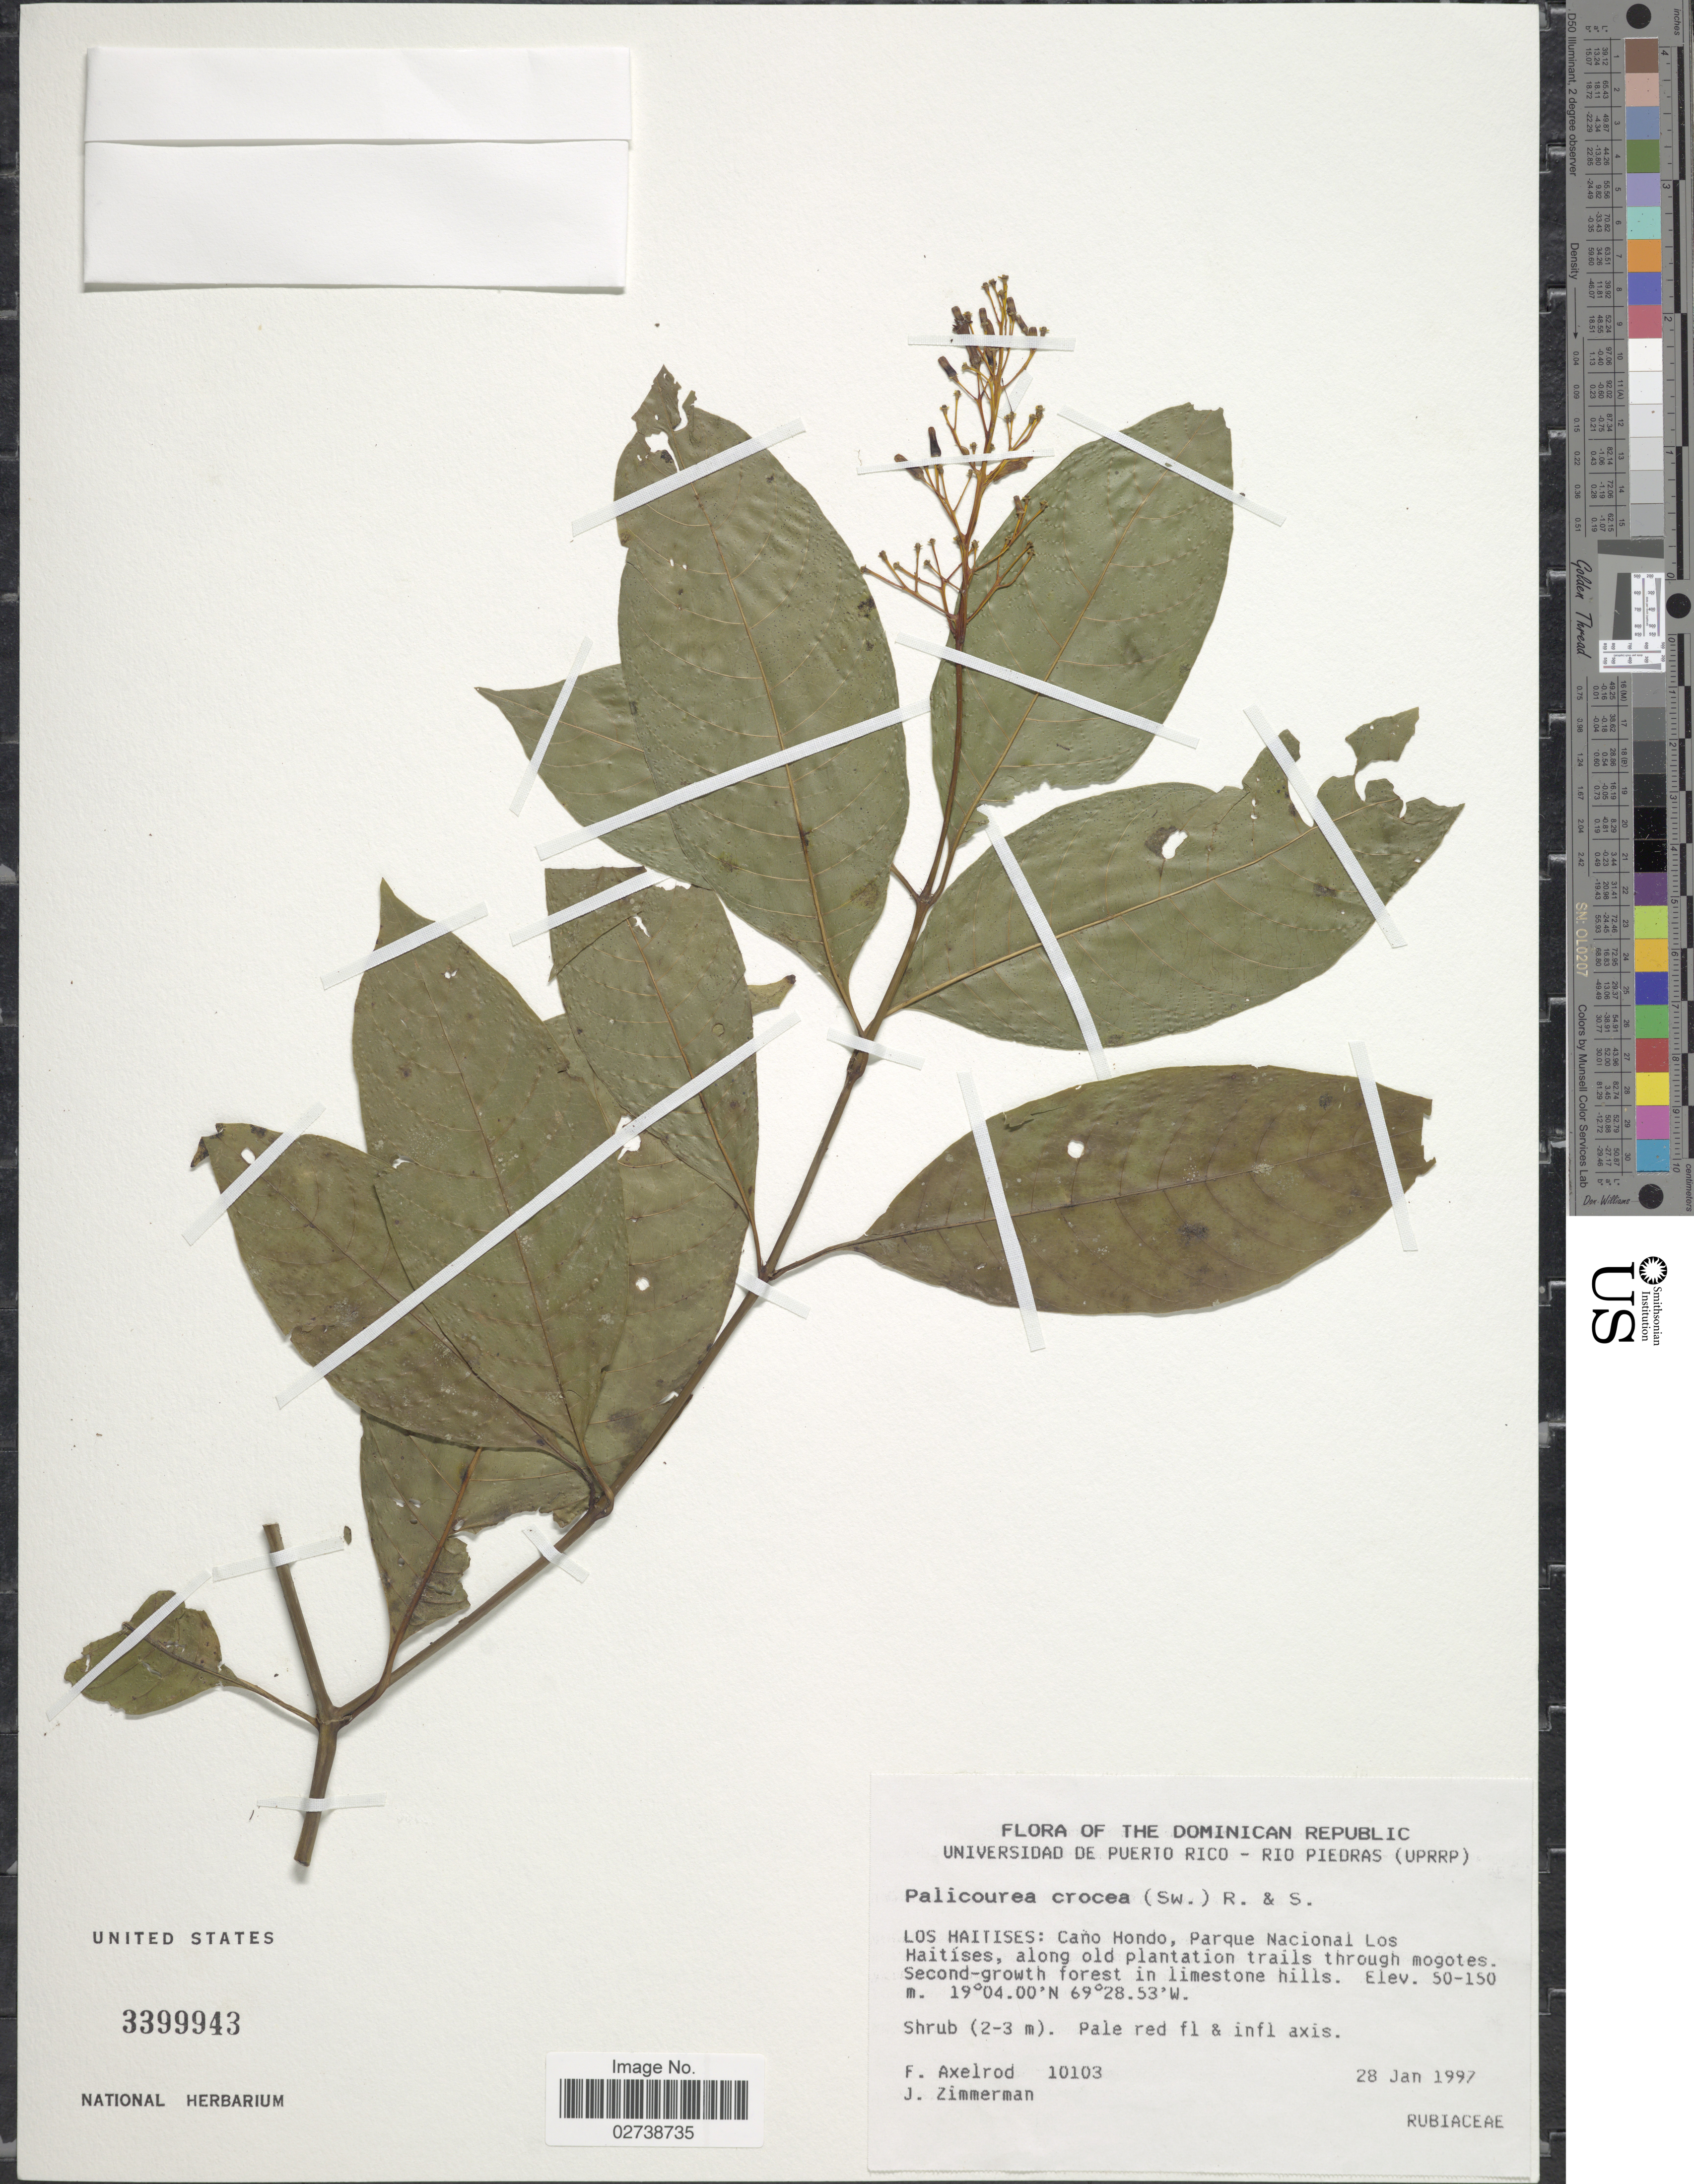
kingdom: Plantae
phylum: Tracheophyta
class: Magnoliopsida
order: Gentianales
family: Rubiaceae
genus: Palicourea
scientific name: Palicourea crocea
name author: (Sw.) Schult.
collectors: F. Axelrod & J. Zimmerman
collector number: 10103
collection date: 1997-01-28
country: Dominican Republic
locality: Los Haitises: Cano Hondo, Parque Nacional Los Haitíses, along old plantation trails through mogotes. Second-growth forest in limestone hills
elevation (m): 50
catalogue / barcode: US 3399943